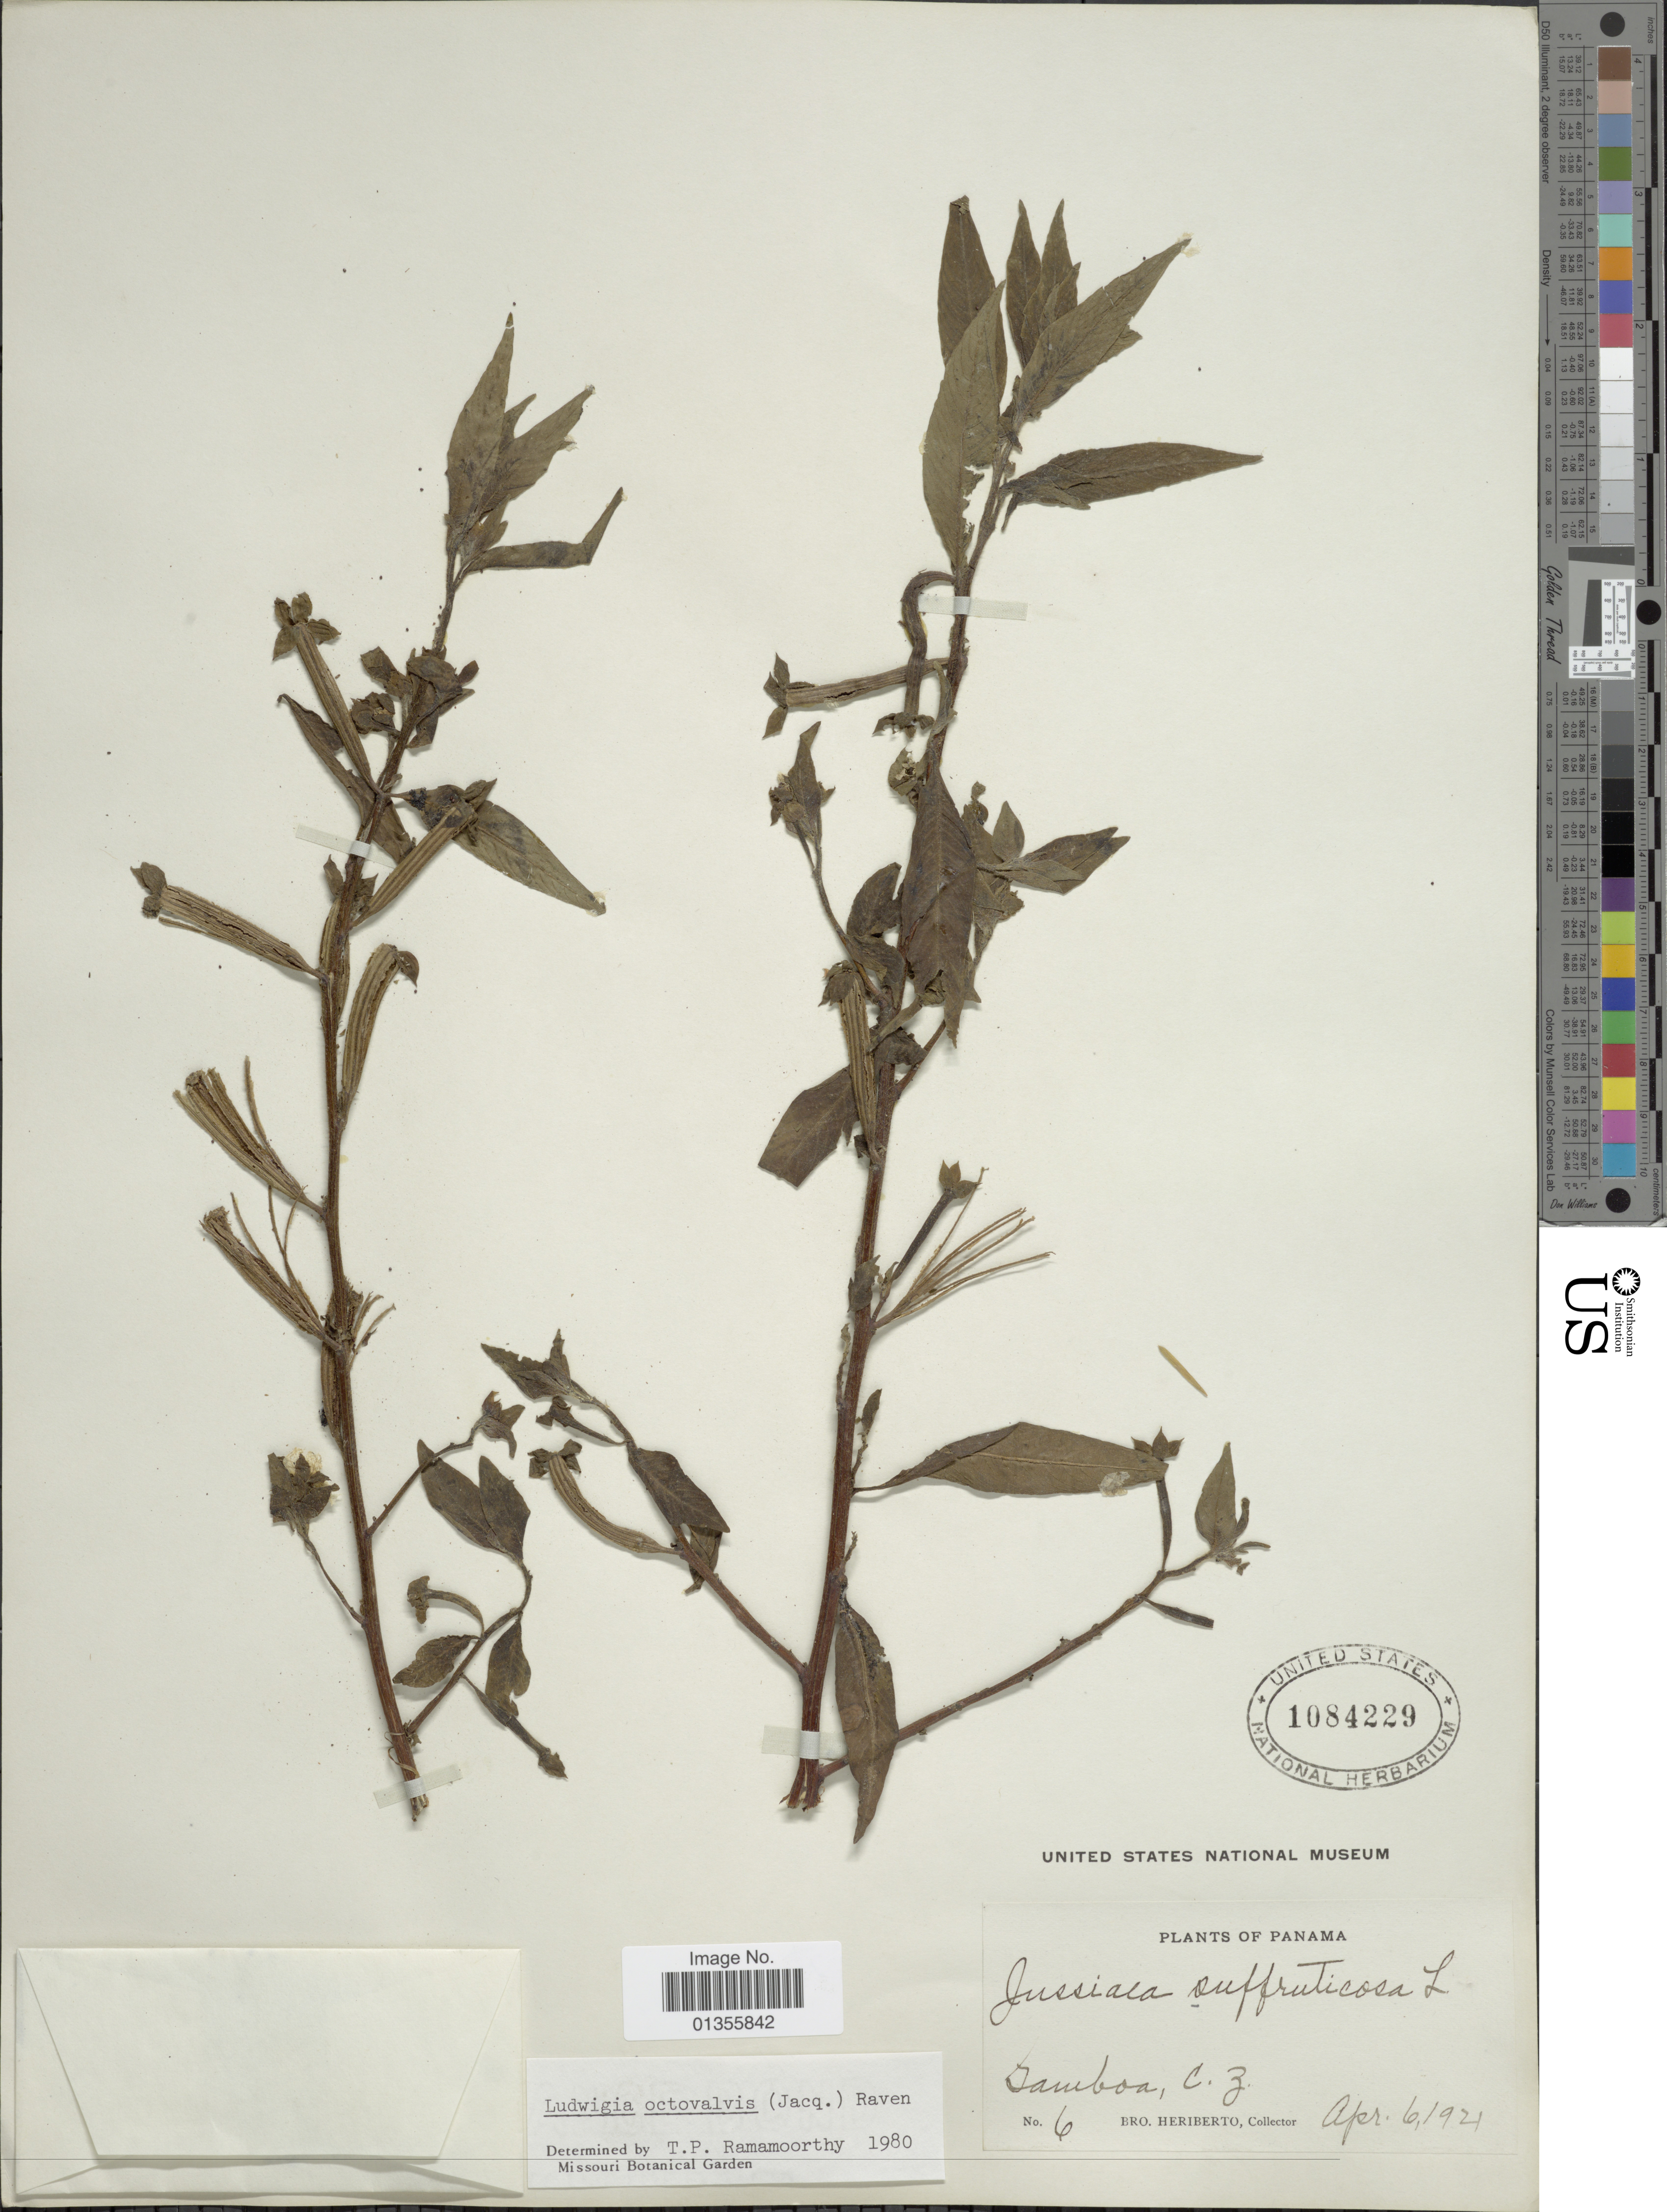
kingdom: Plantae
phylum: Tracheophyta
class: Magnoliopsida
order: Myrtales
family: Onagraceae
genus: Ludwigia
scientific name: Ludwigia octovalvis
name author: (Jacq.) P.H. Raven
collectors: B. Heriberto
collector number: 6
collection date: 1921-04-06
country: Panama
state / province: Colón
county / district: Canal Zone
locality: Gamboa, C.Z.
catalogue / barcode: US 1084229